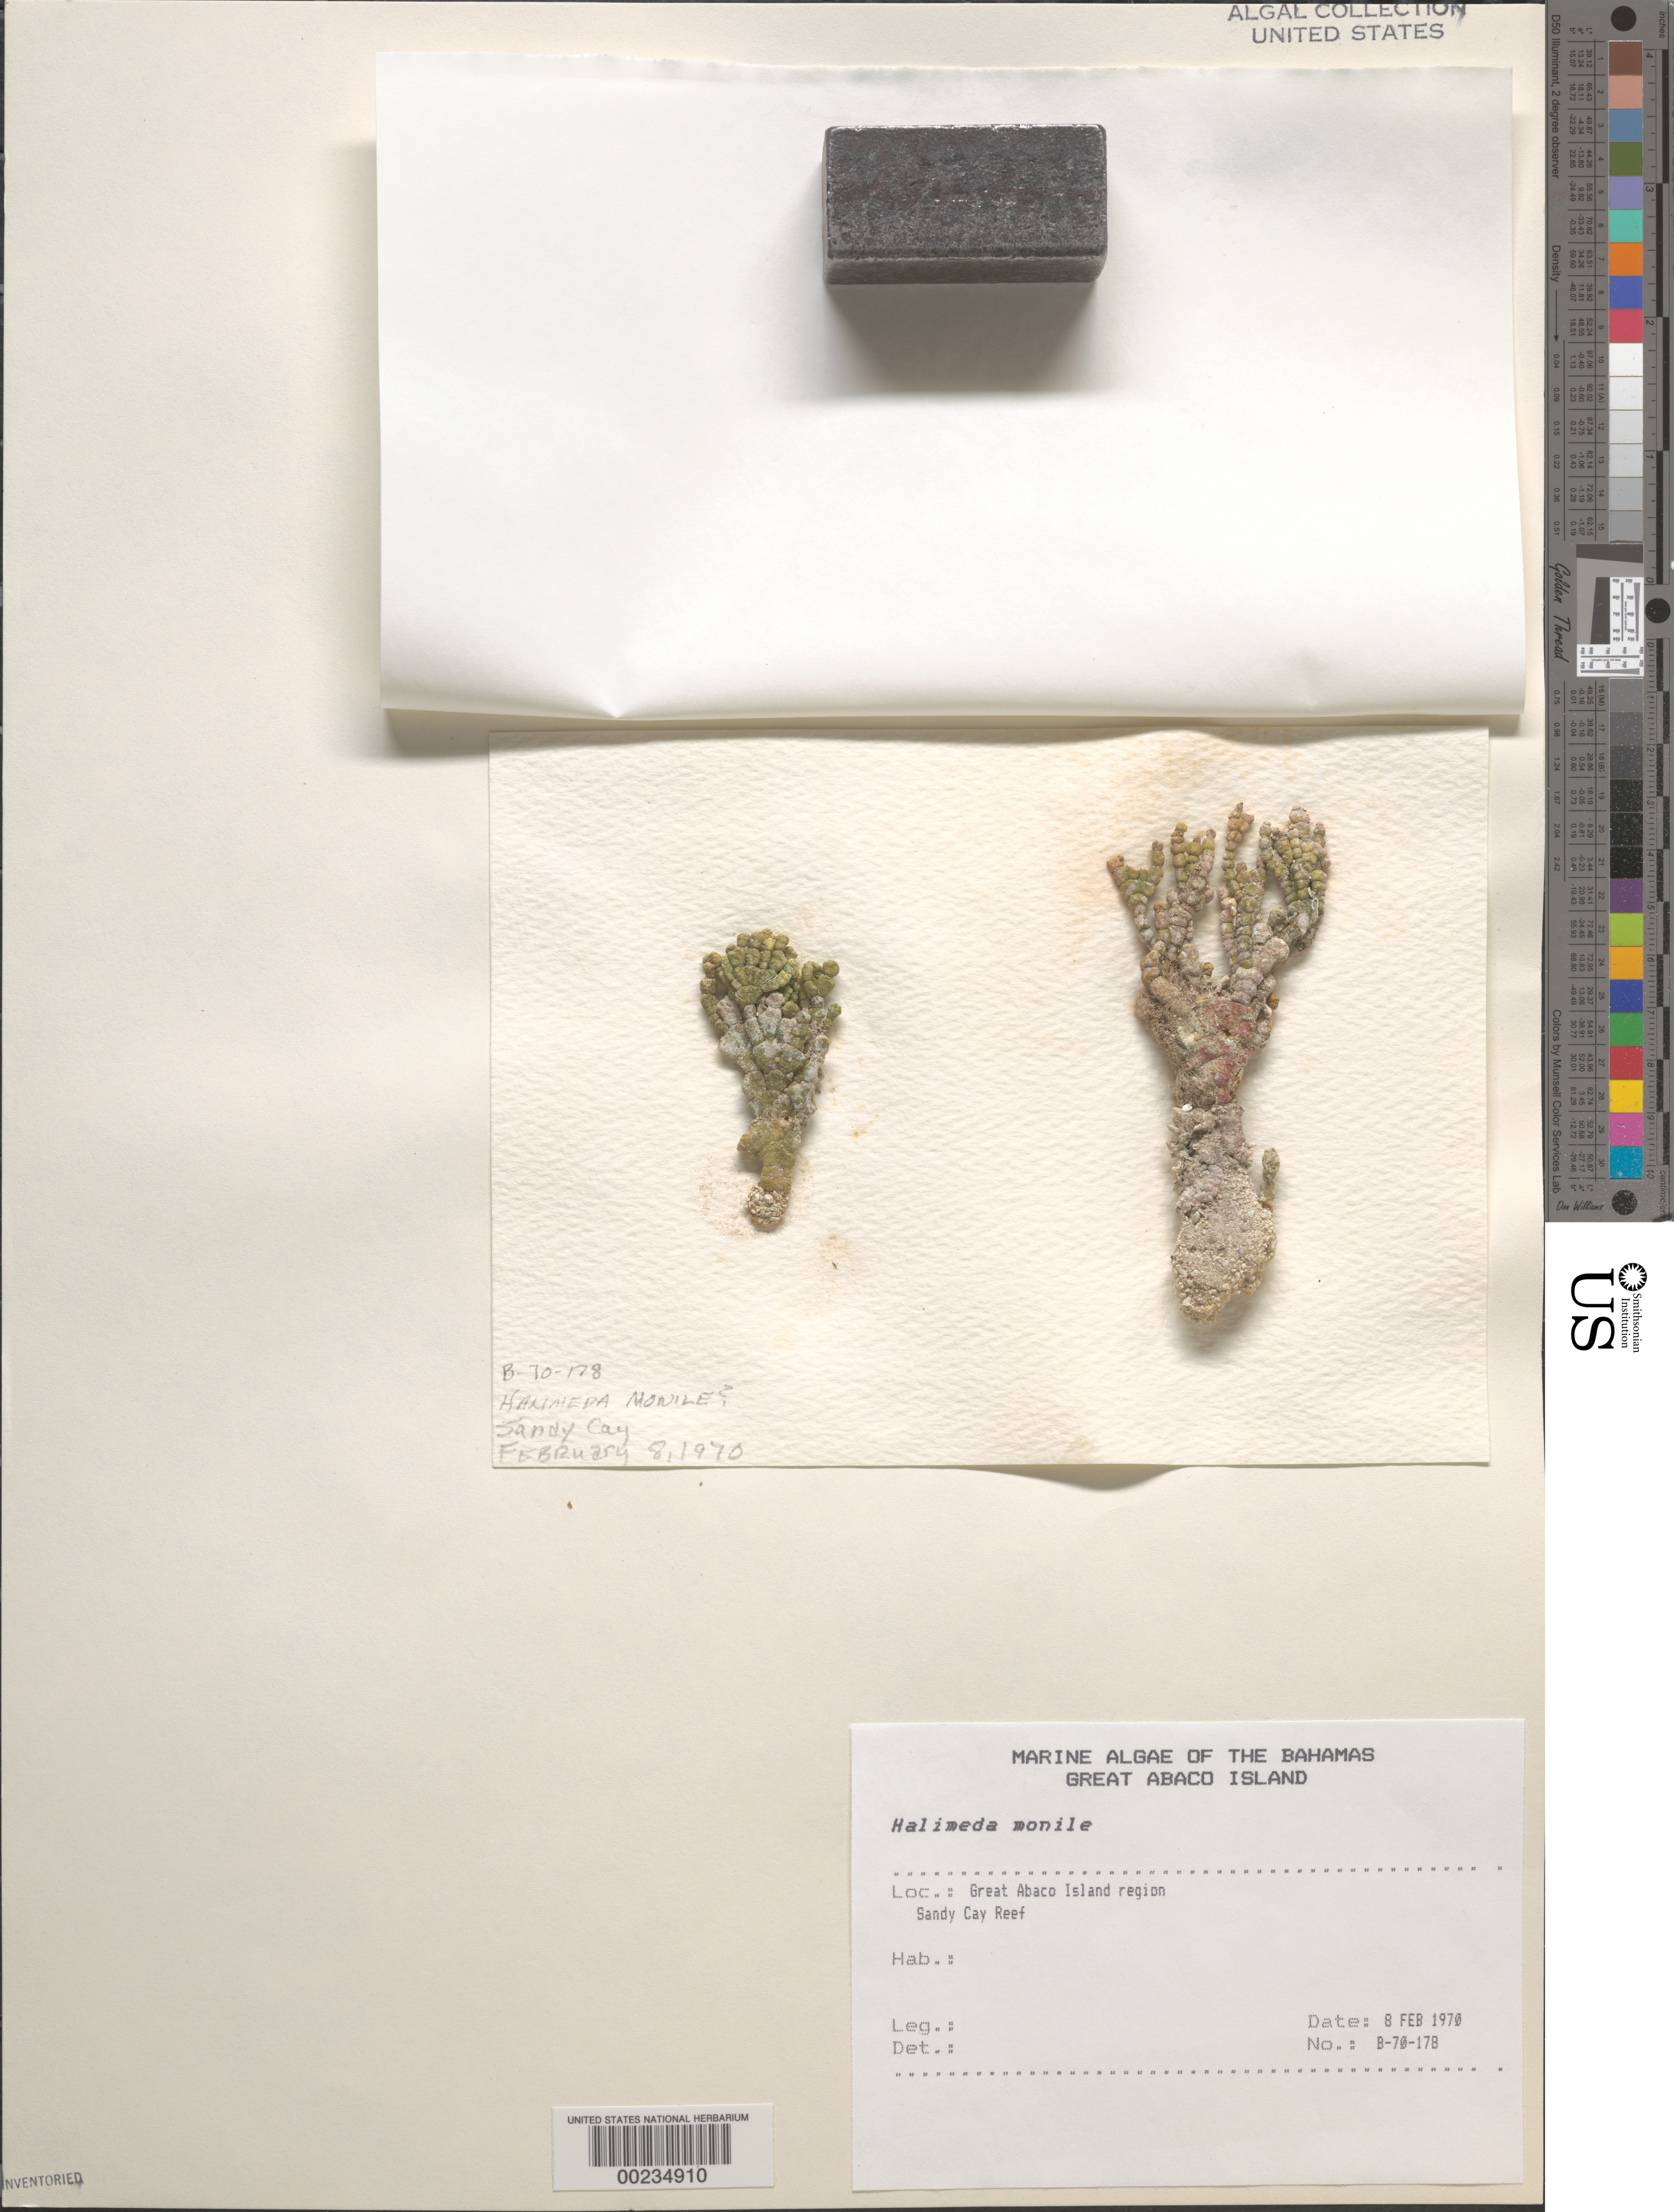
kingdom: Plantae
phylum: Chlorophyta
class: Ulvophyceae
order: Bryopsidales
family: Halimedaceae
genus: Halimeda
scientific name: Halimeda monile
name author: (J. Ellis & Sol.) J.V.Lamouroux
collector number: B-70-178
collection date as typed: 08 Feb 1970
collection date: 1970-02-08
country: Bahamas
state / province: Abaco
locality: Sandy cay reef, great abaco island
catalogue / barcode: US 26352